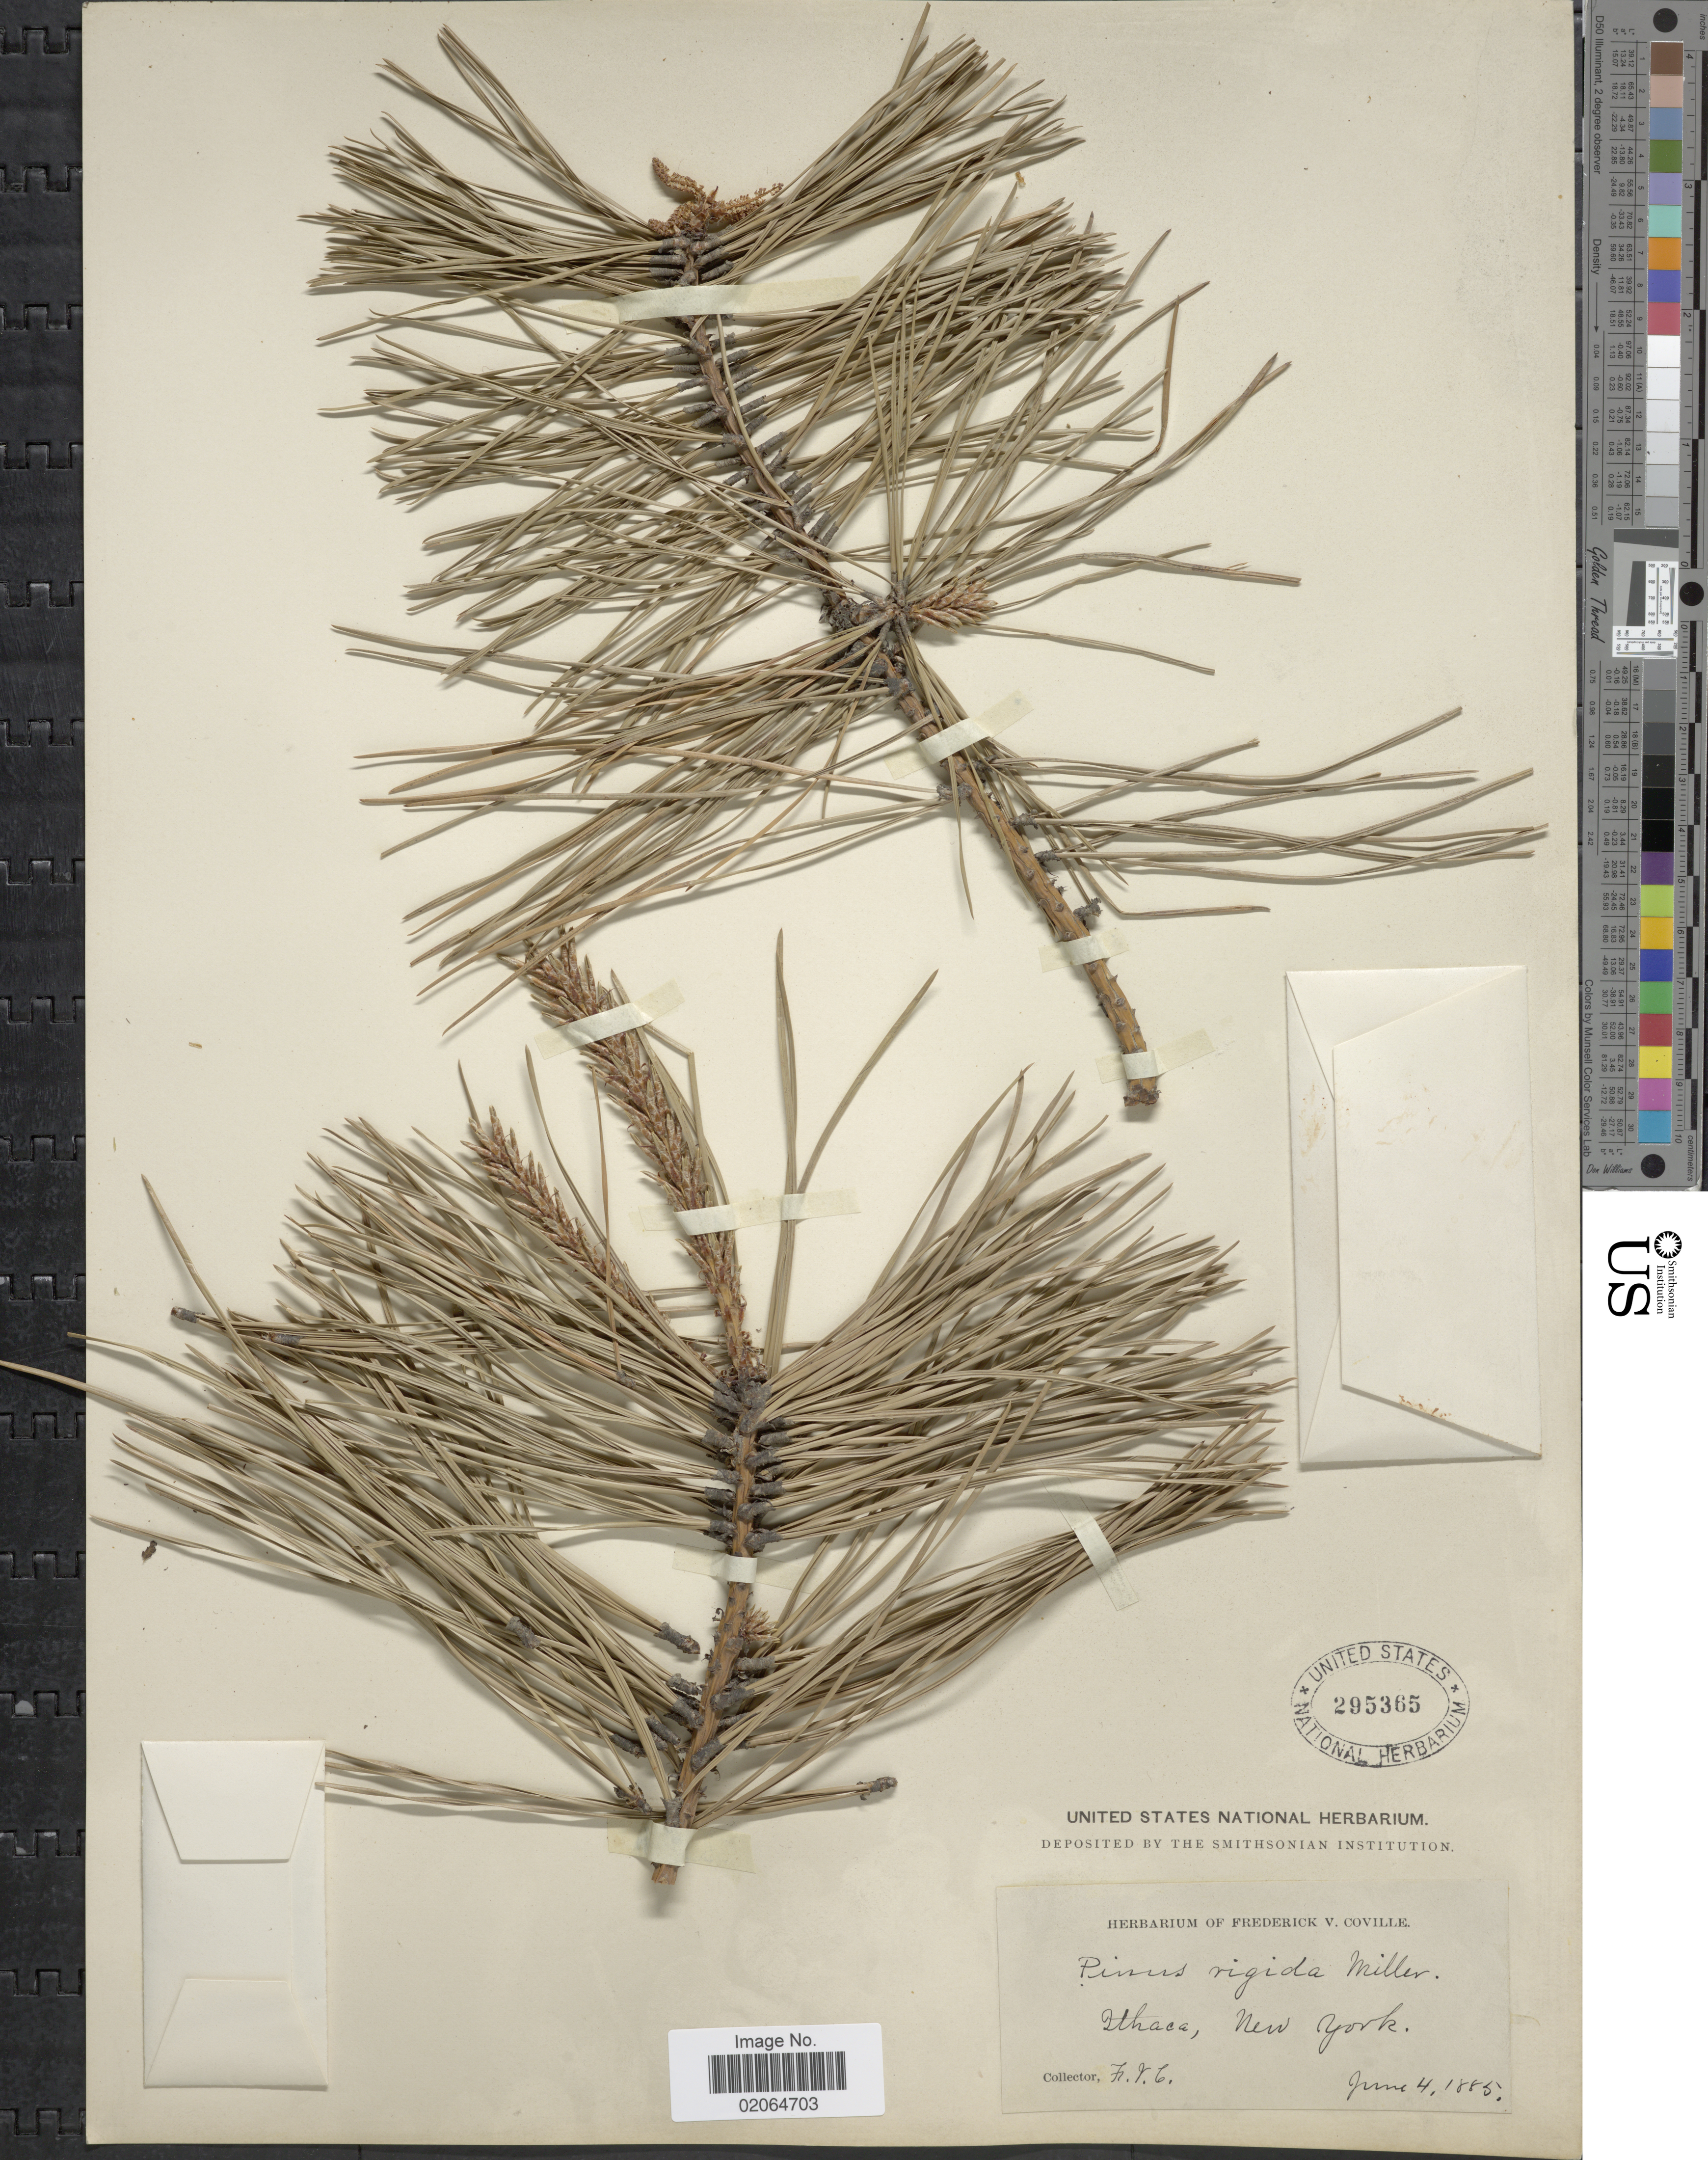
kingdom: Plantae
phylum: Tracheophyta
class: Pinopsida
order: Pinales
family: Pinaceae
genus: Pinus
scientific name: Pinus rigida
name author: Mill.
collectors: F. V. Coville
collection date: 1885-06-04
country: United States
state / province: New York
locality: Ithaca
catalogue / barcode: US 295365